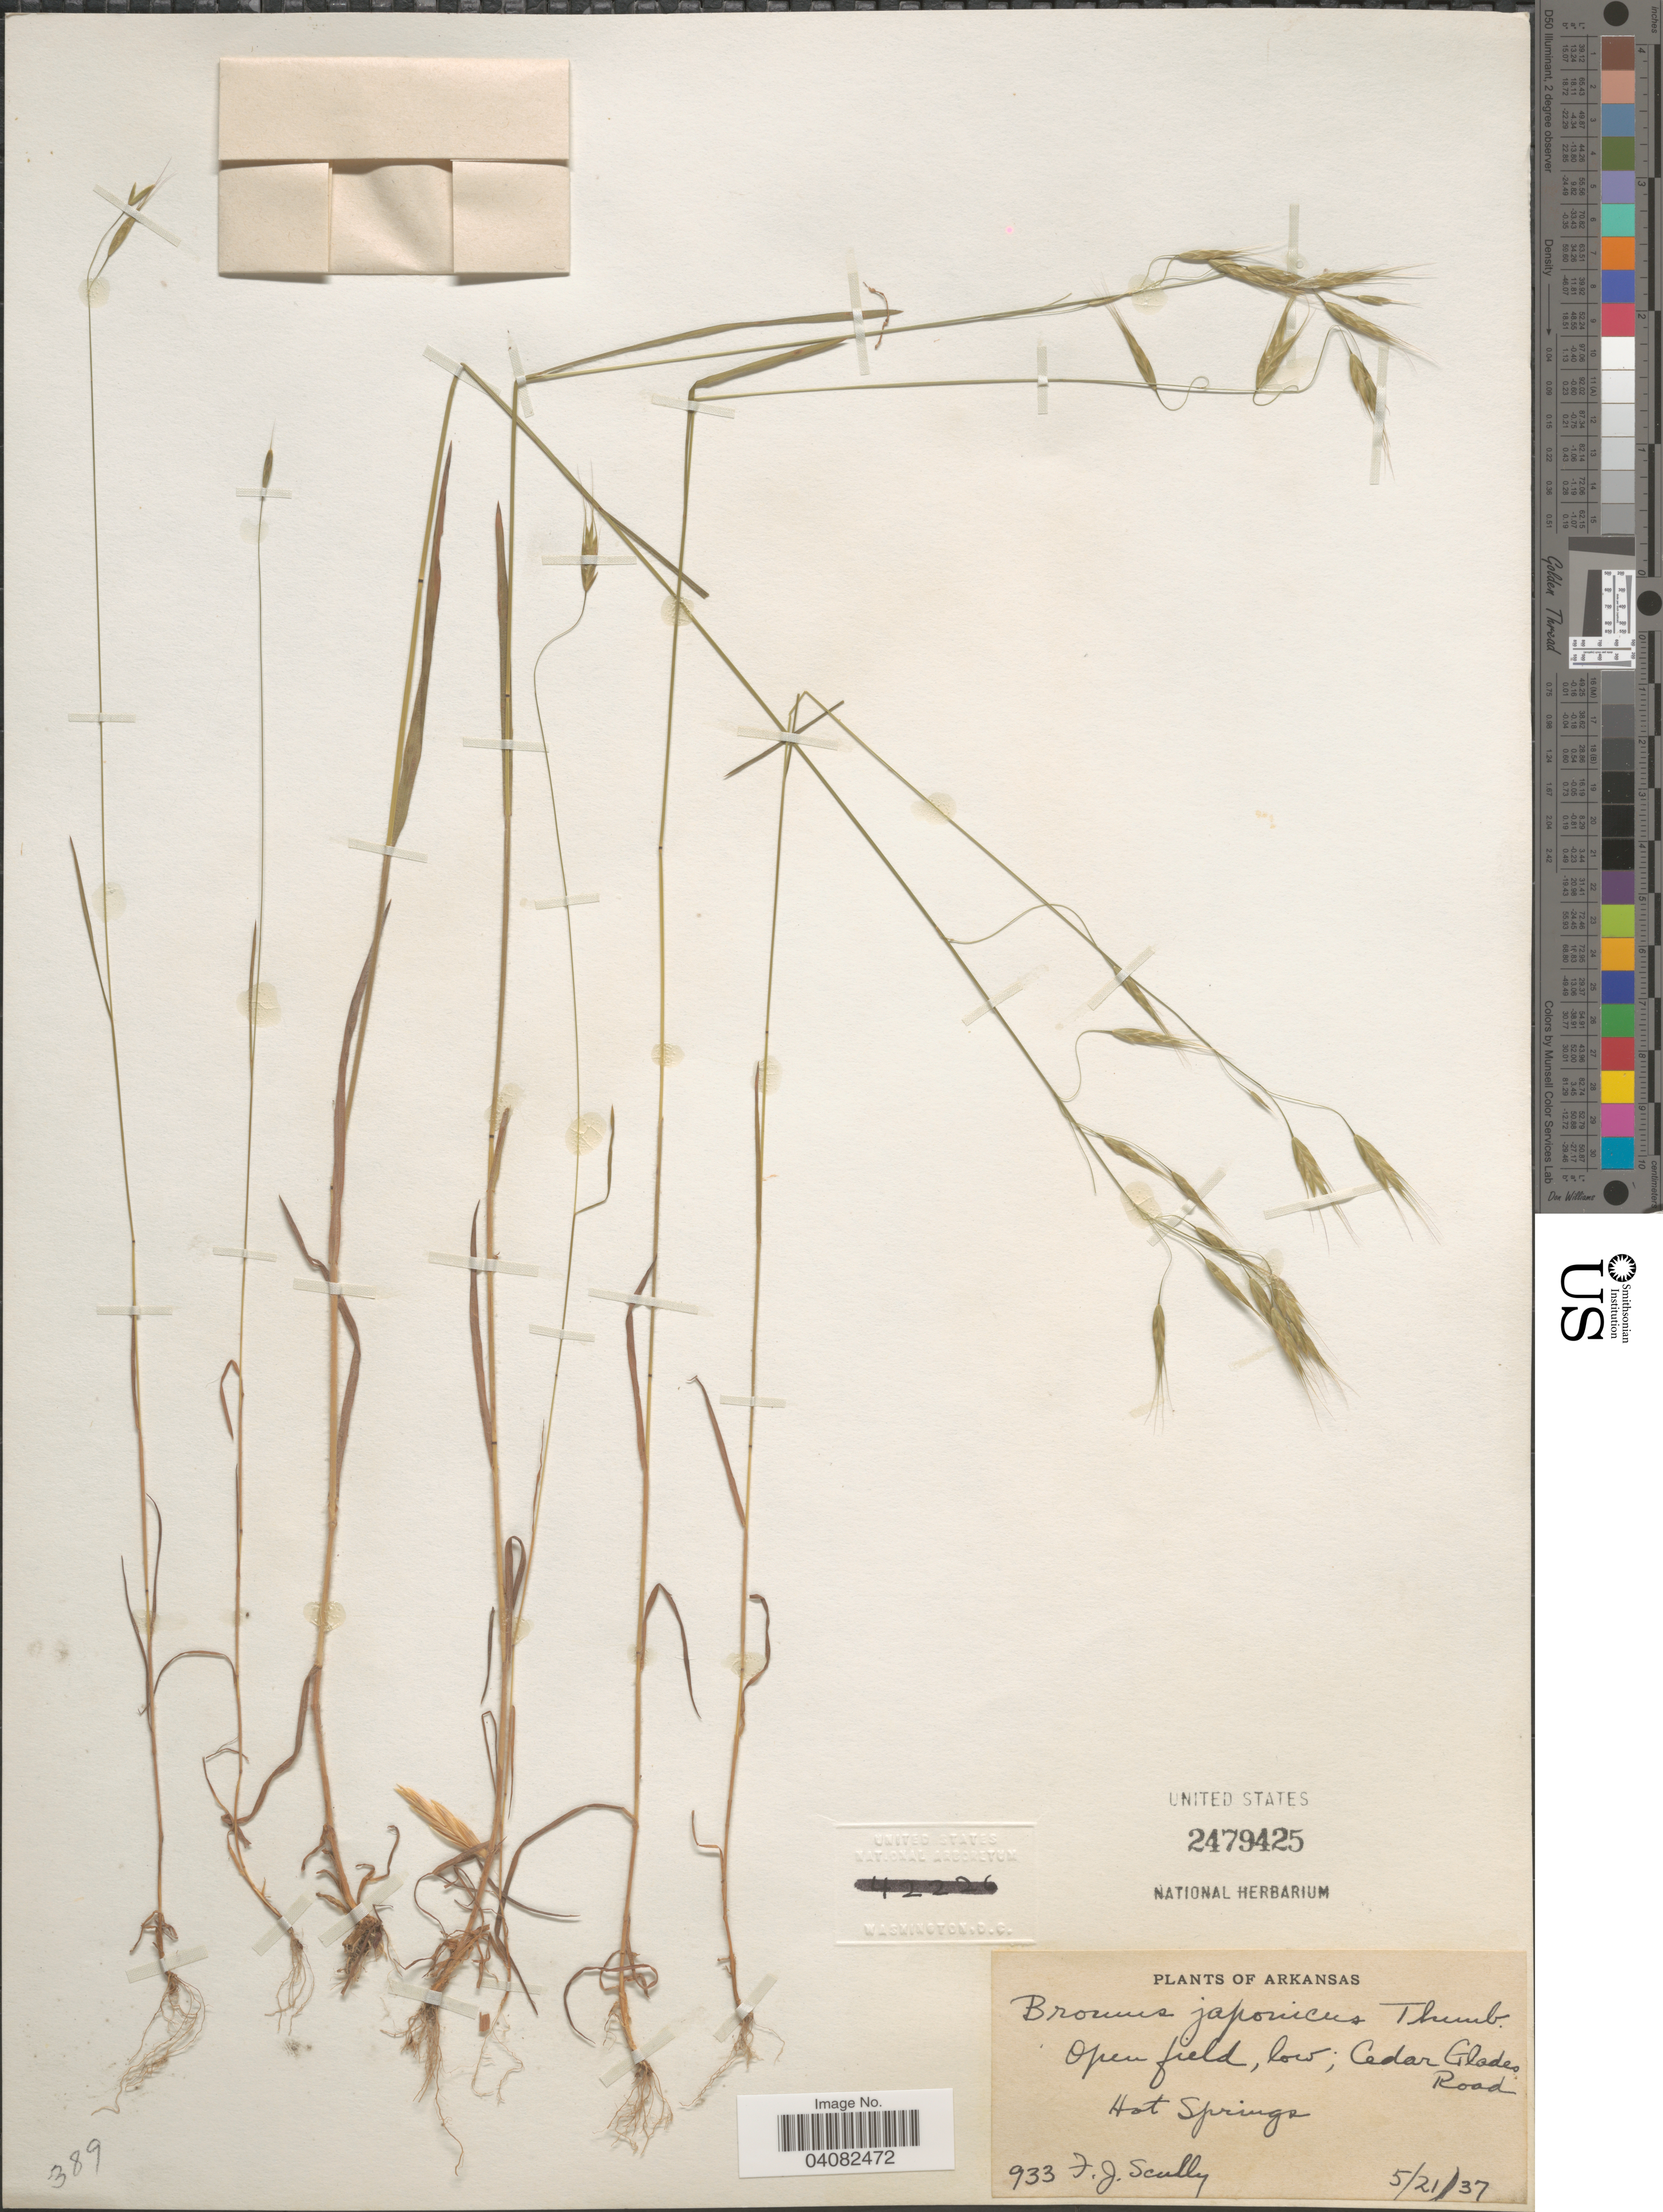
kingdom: Plantae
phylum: Tracheophyta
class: Liliopsida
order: Poales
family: Poaceae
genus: Bromus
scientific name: Bromus japonicus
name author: Houtt.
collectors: F. Scully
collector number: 933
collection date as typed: Transcribed d/m/y: 21/5/37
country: United States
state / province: Arkansas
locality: Open field, low; Cedar Glades Road. Hot Springs.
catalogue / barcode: US 2479425